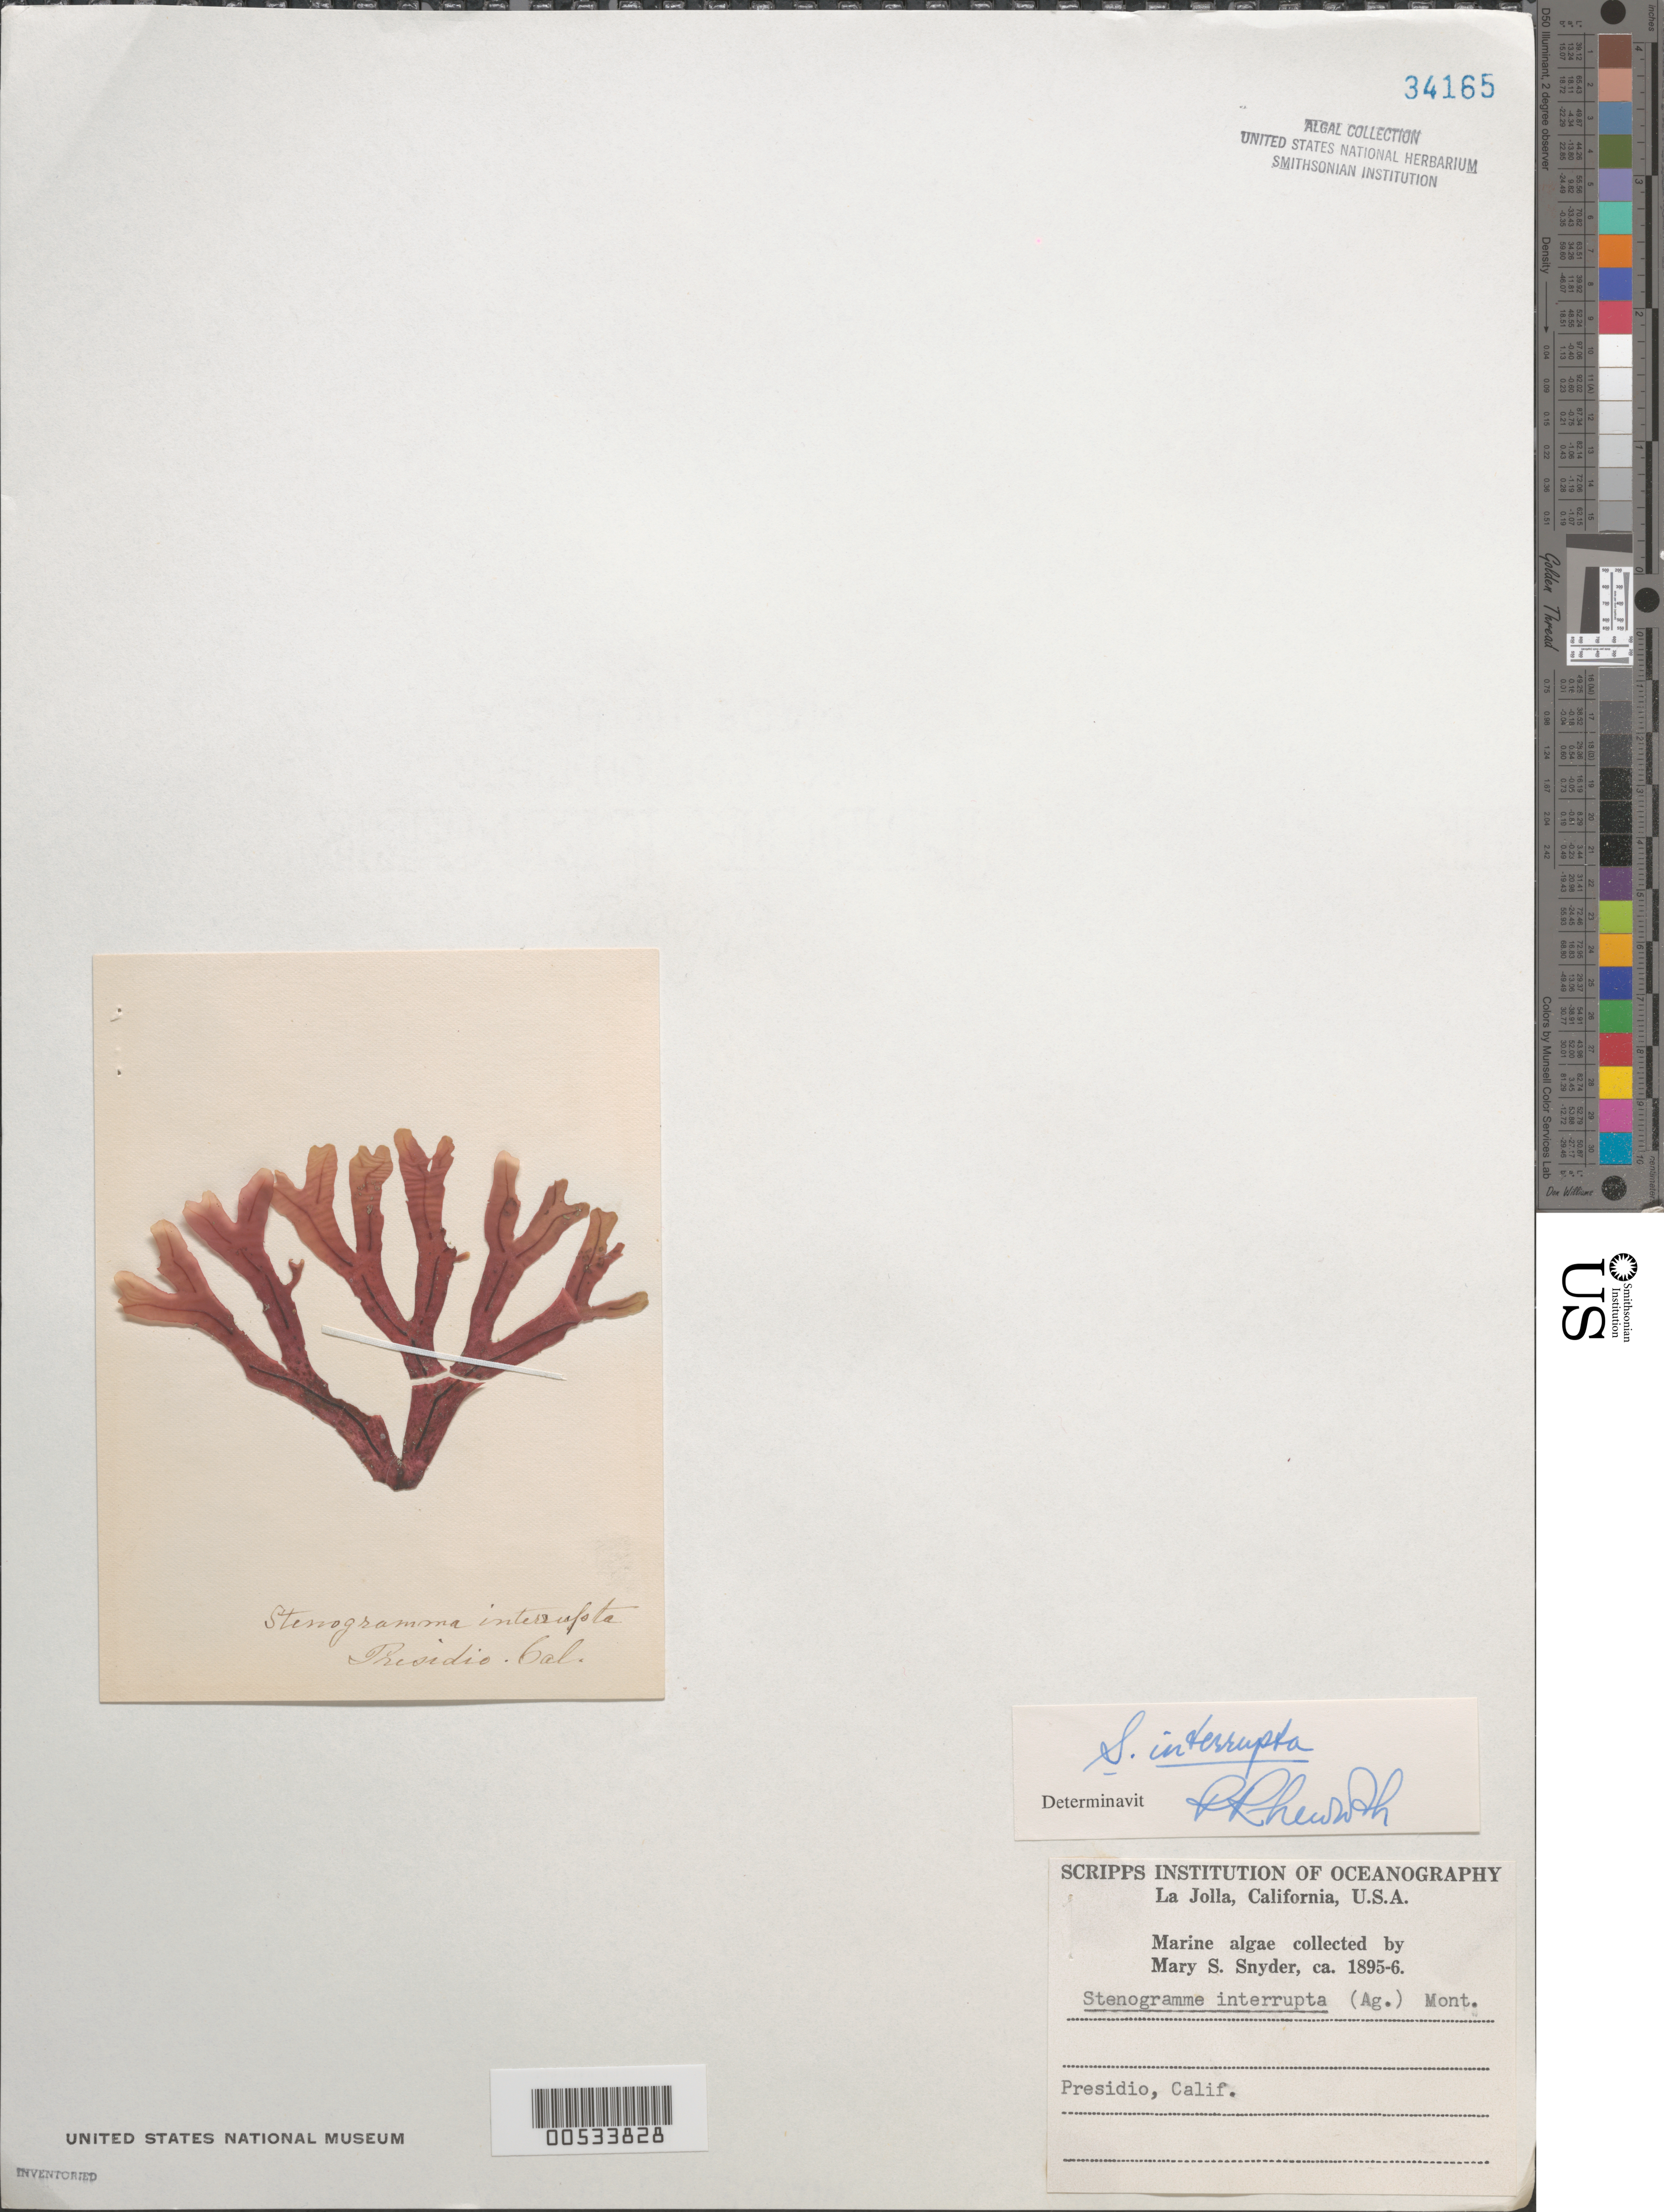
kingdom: Plantae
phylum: Rhodophyta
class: Florideophyceae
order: Gigartinales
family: Phyllophoraceae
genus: Stenogramma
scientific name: Stenogramma interruptum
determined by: Newroth, P. R.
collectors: M. Snyder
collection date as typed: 1895 OR -- --- 1896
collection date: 1895 or 1896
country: United States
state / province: California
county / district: Monterey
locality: Presidio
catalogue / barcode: US 34165